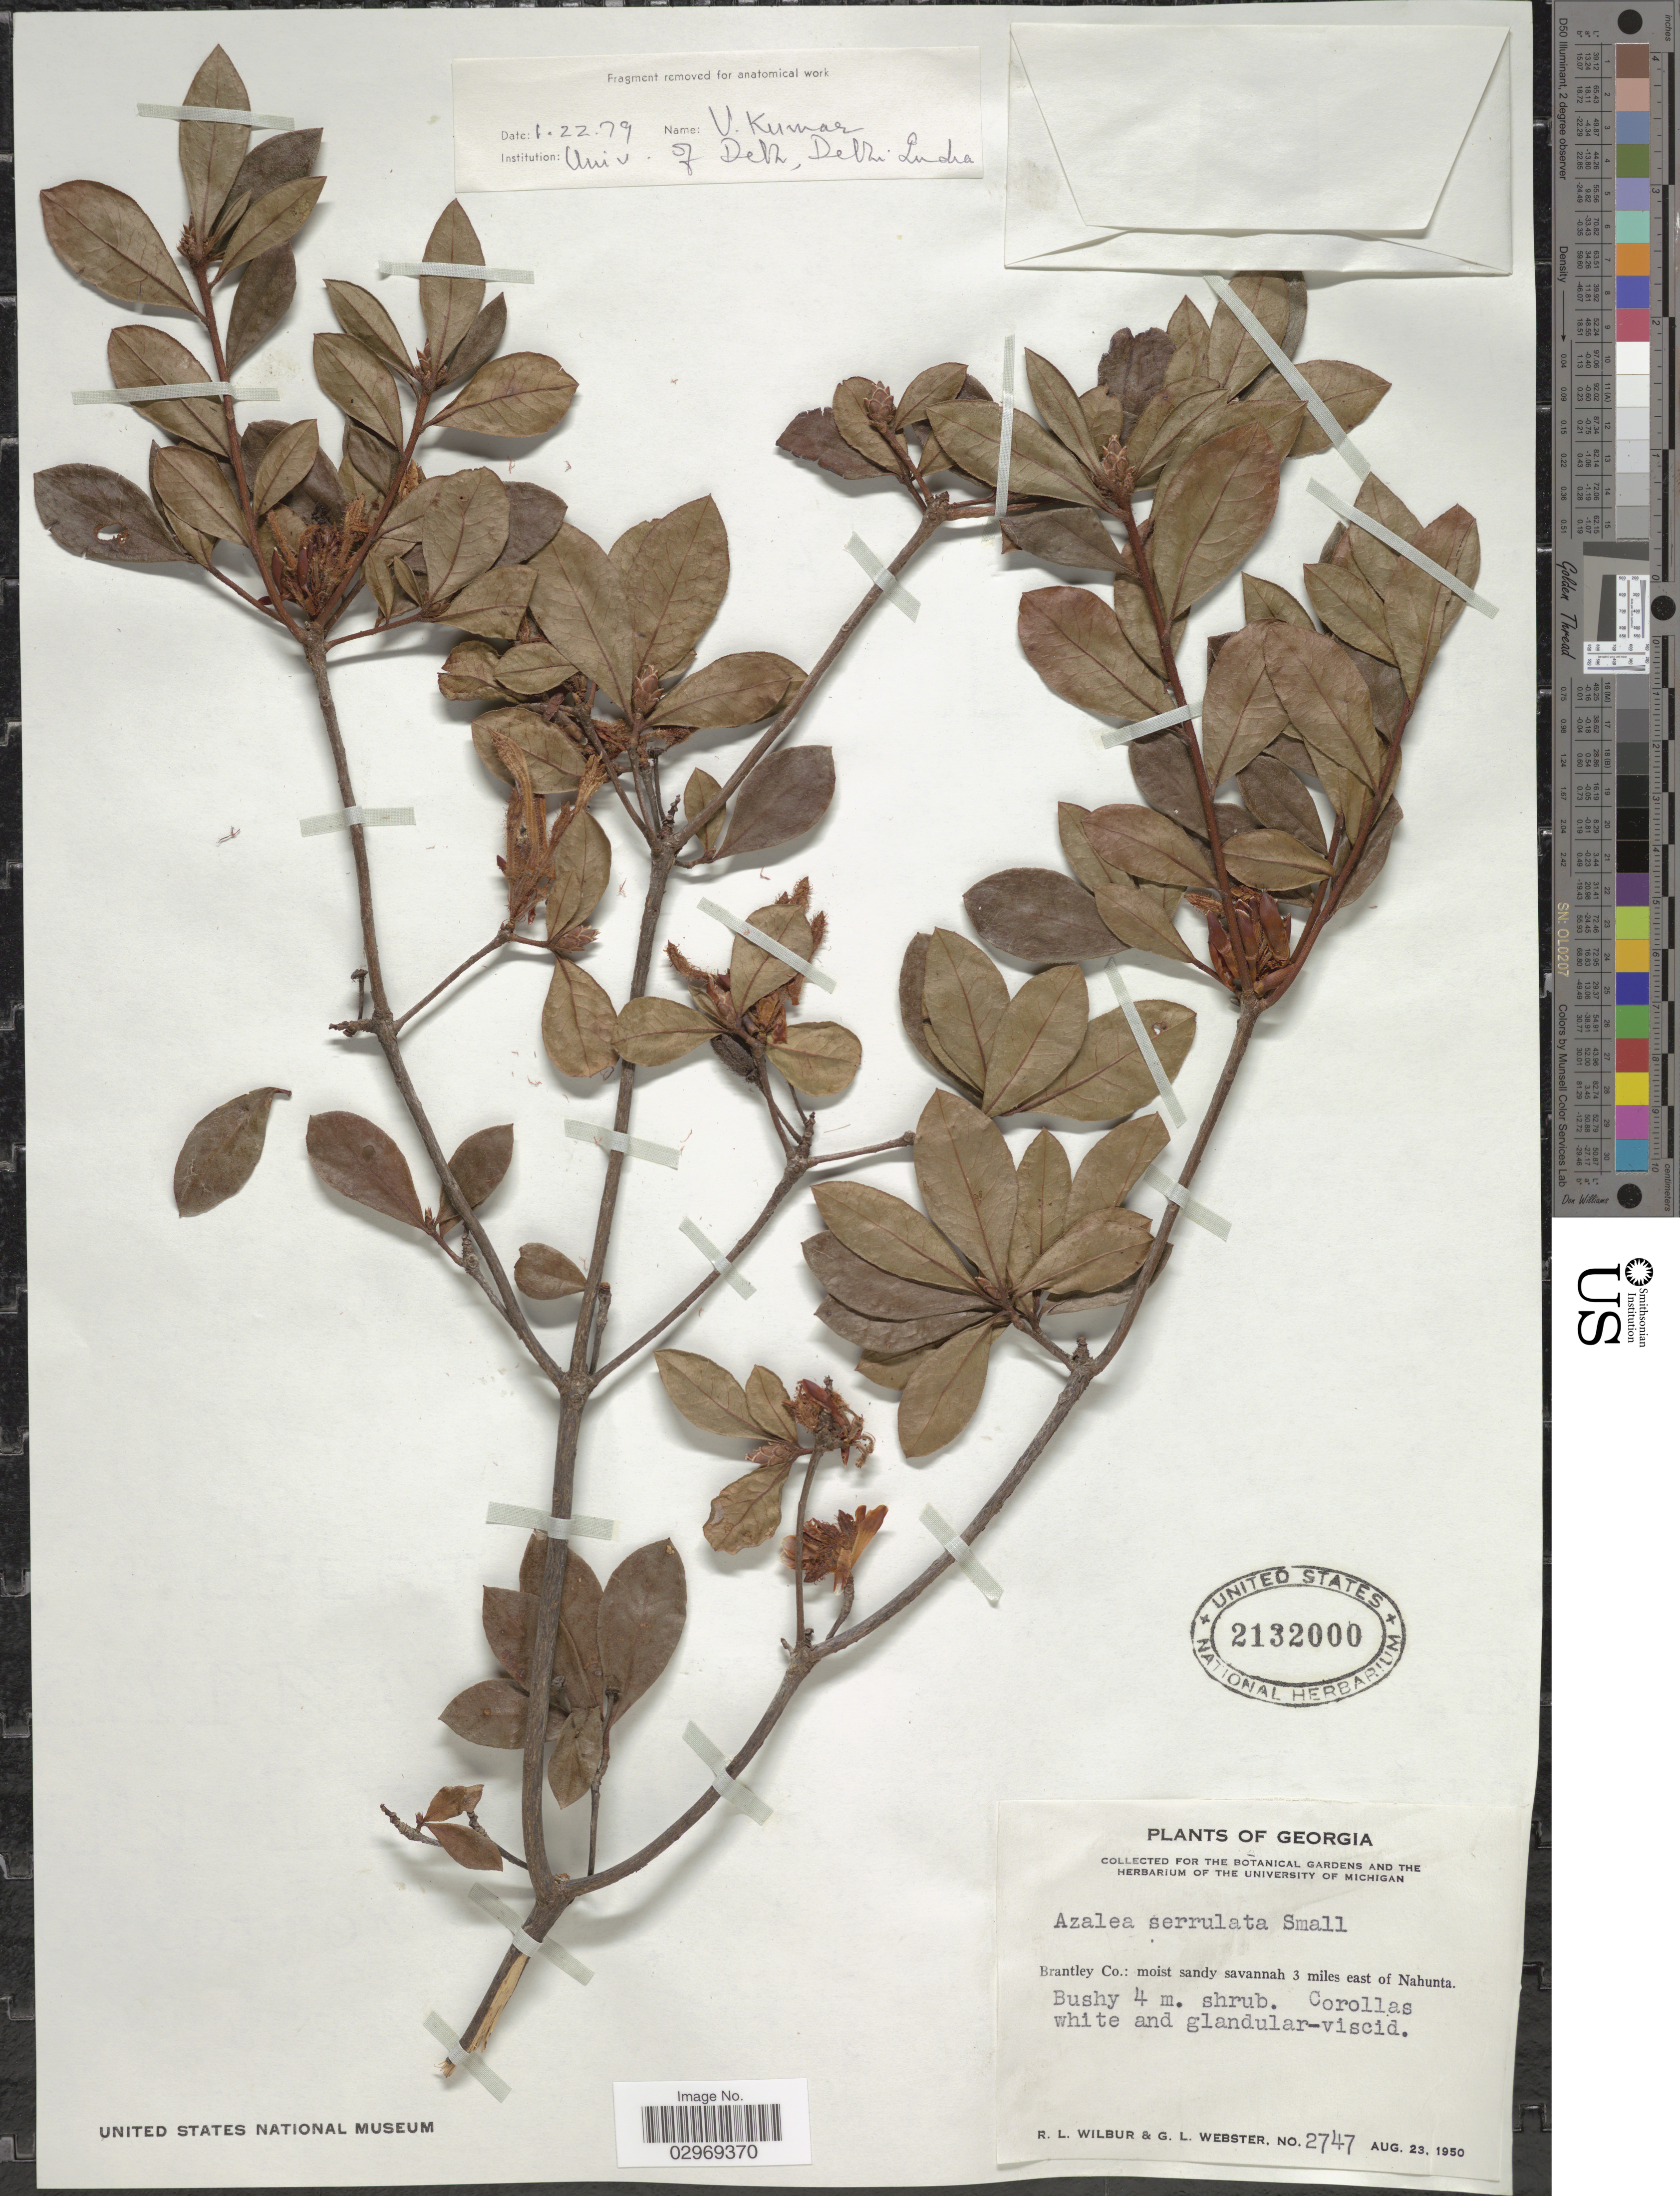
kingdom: Plantae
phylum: Tracheophyta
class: Magnoliopsida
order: Ericales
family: Ericaceae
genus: Rhododendron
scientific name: Rhododendron serrulatum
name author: (Small) Millais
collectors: R. L. Wilbur & G. L. Webster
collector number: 2747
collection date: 1950-08-23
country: United States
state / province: Georgia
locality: Brantley Co.: moist sandy savannah 3 miles east of Nahunta.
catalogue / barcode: US 2132000